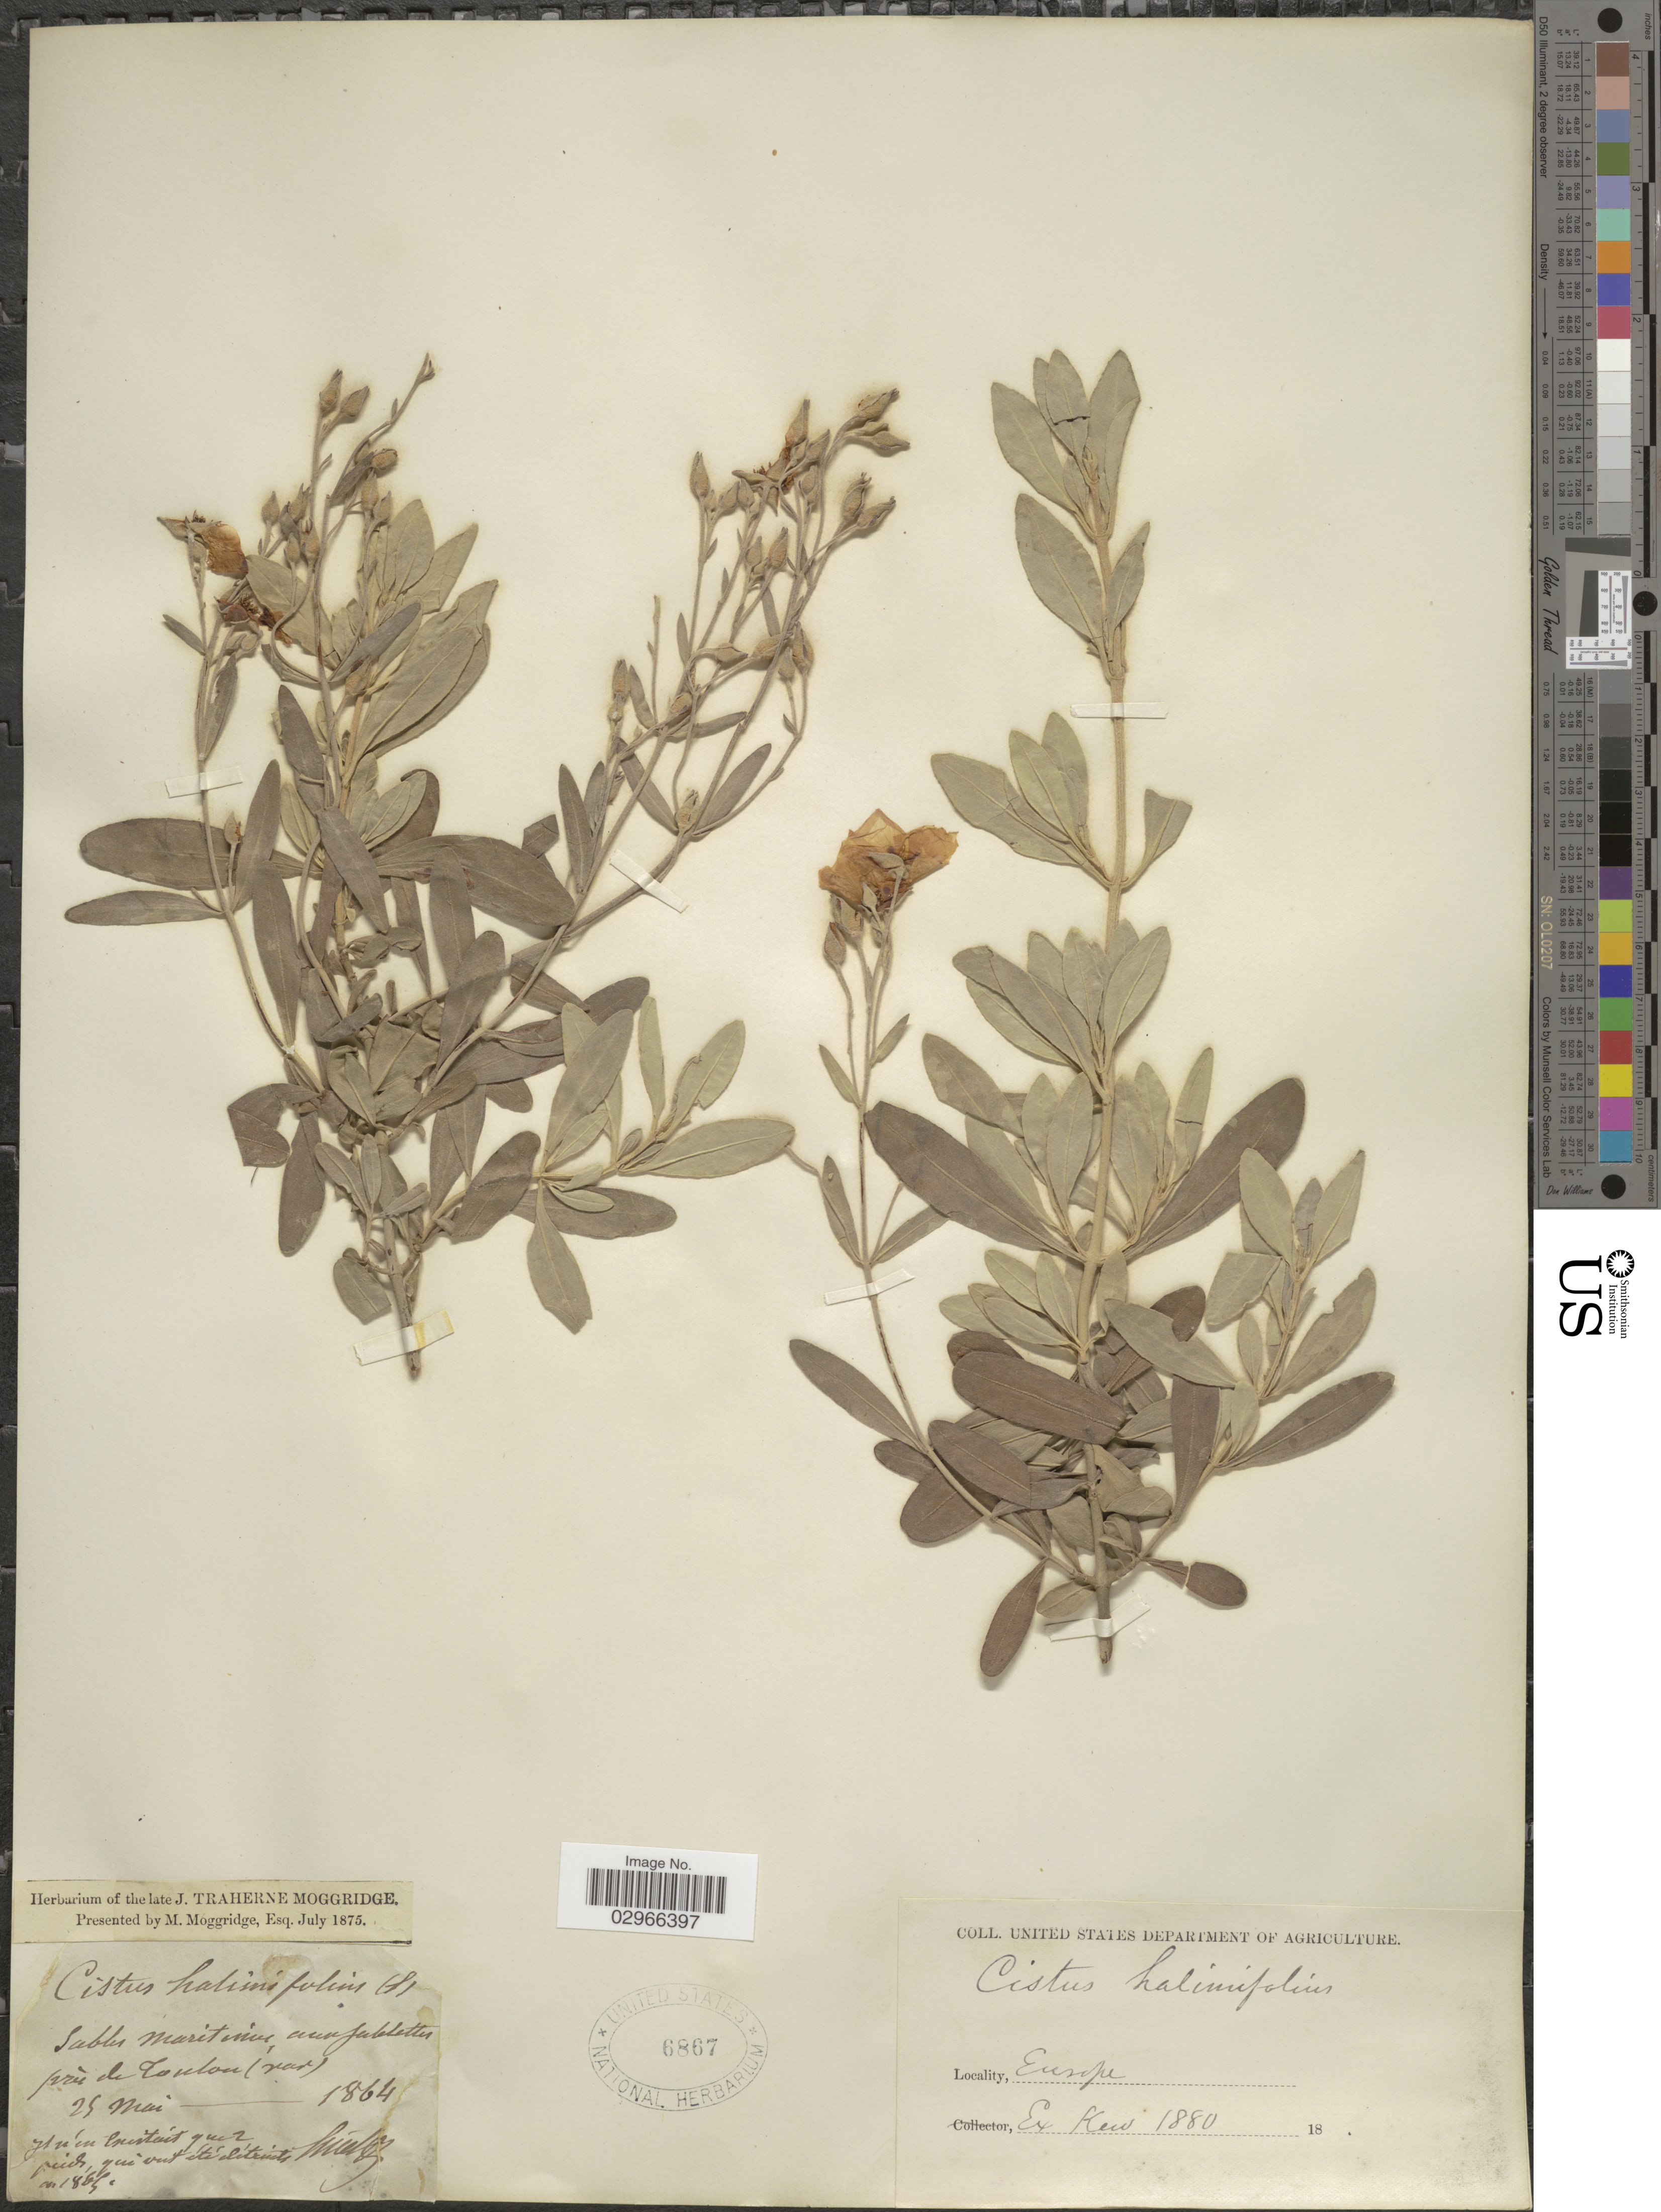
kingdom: Plantae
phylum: Tracheophyta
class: Magnoliopsida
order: Malvales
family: Cistaceae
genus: Halimium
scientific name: Halimium halimifolium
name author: (L.) Willk.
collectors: Schuette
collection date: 1864-05-25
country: France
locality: Europe. Sables maritimes aux sablettes près de Toulon.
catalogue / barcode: US 6867